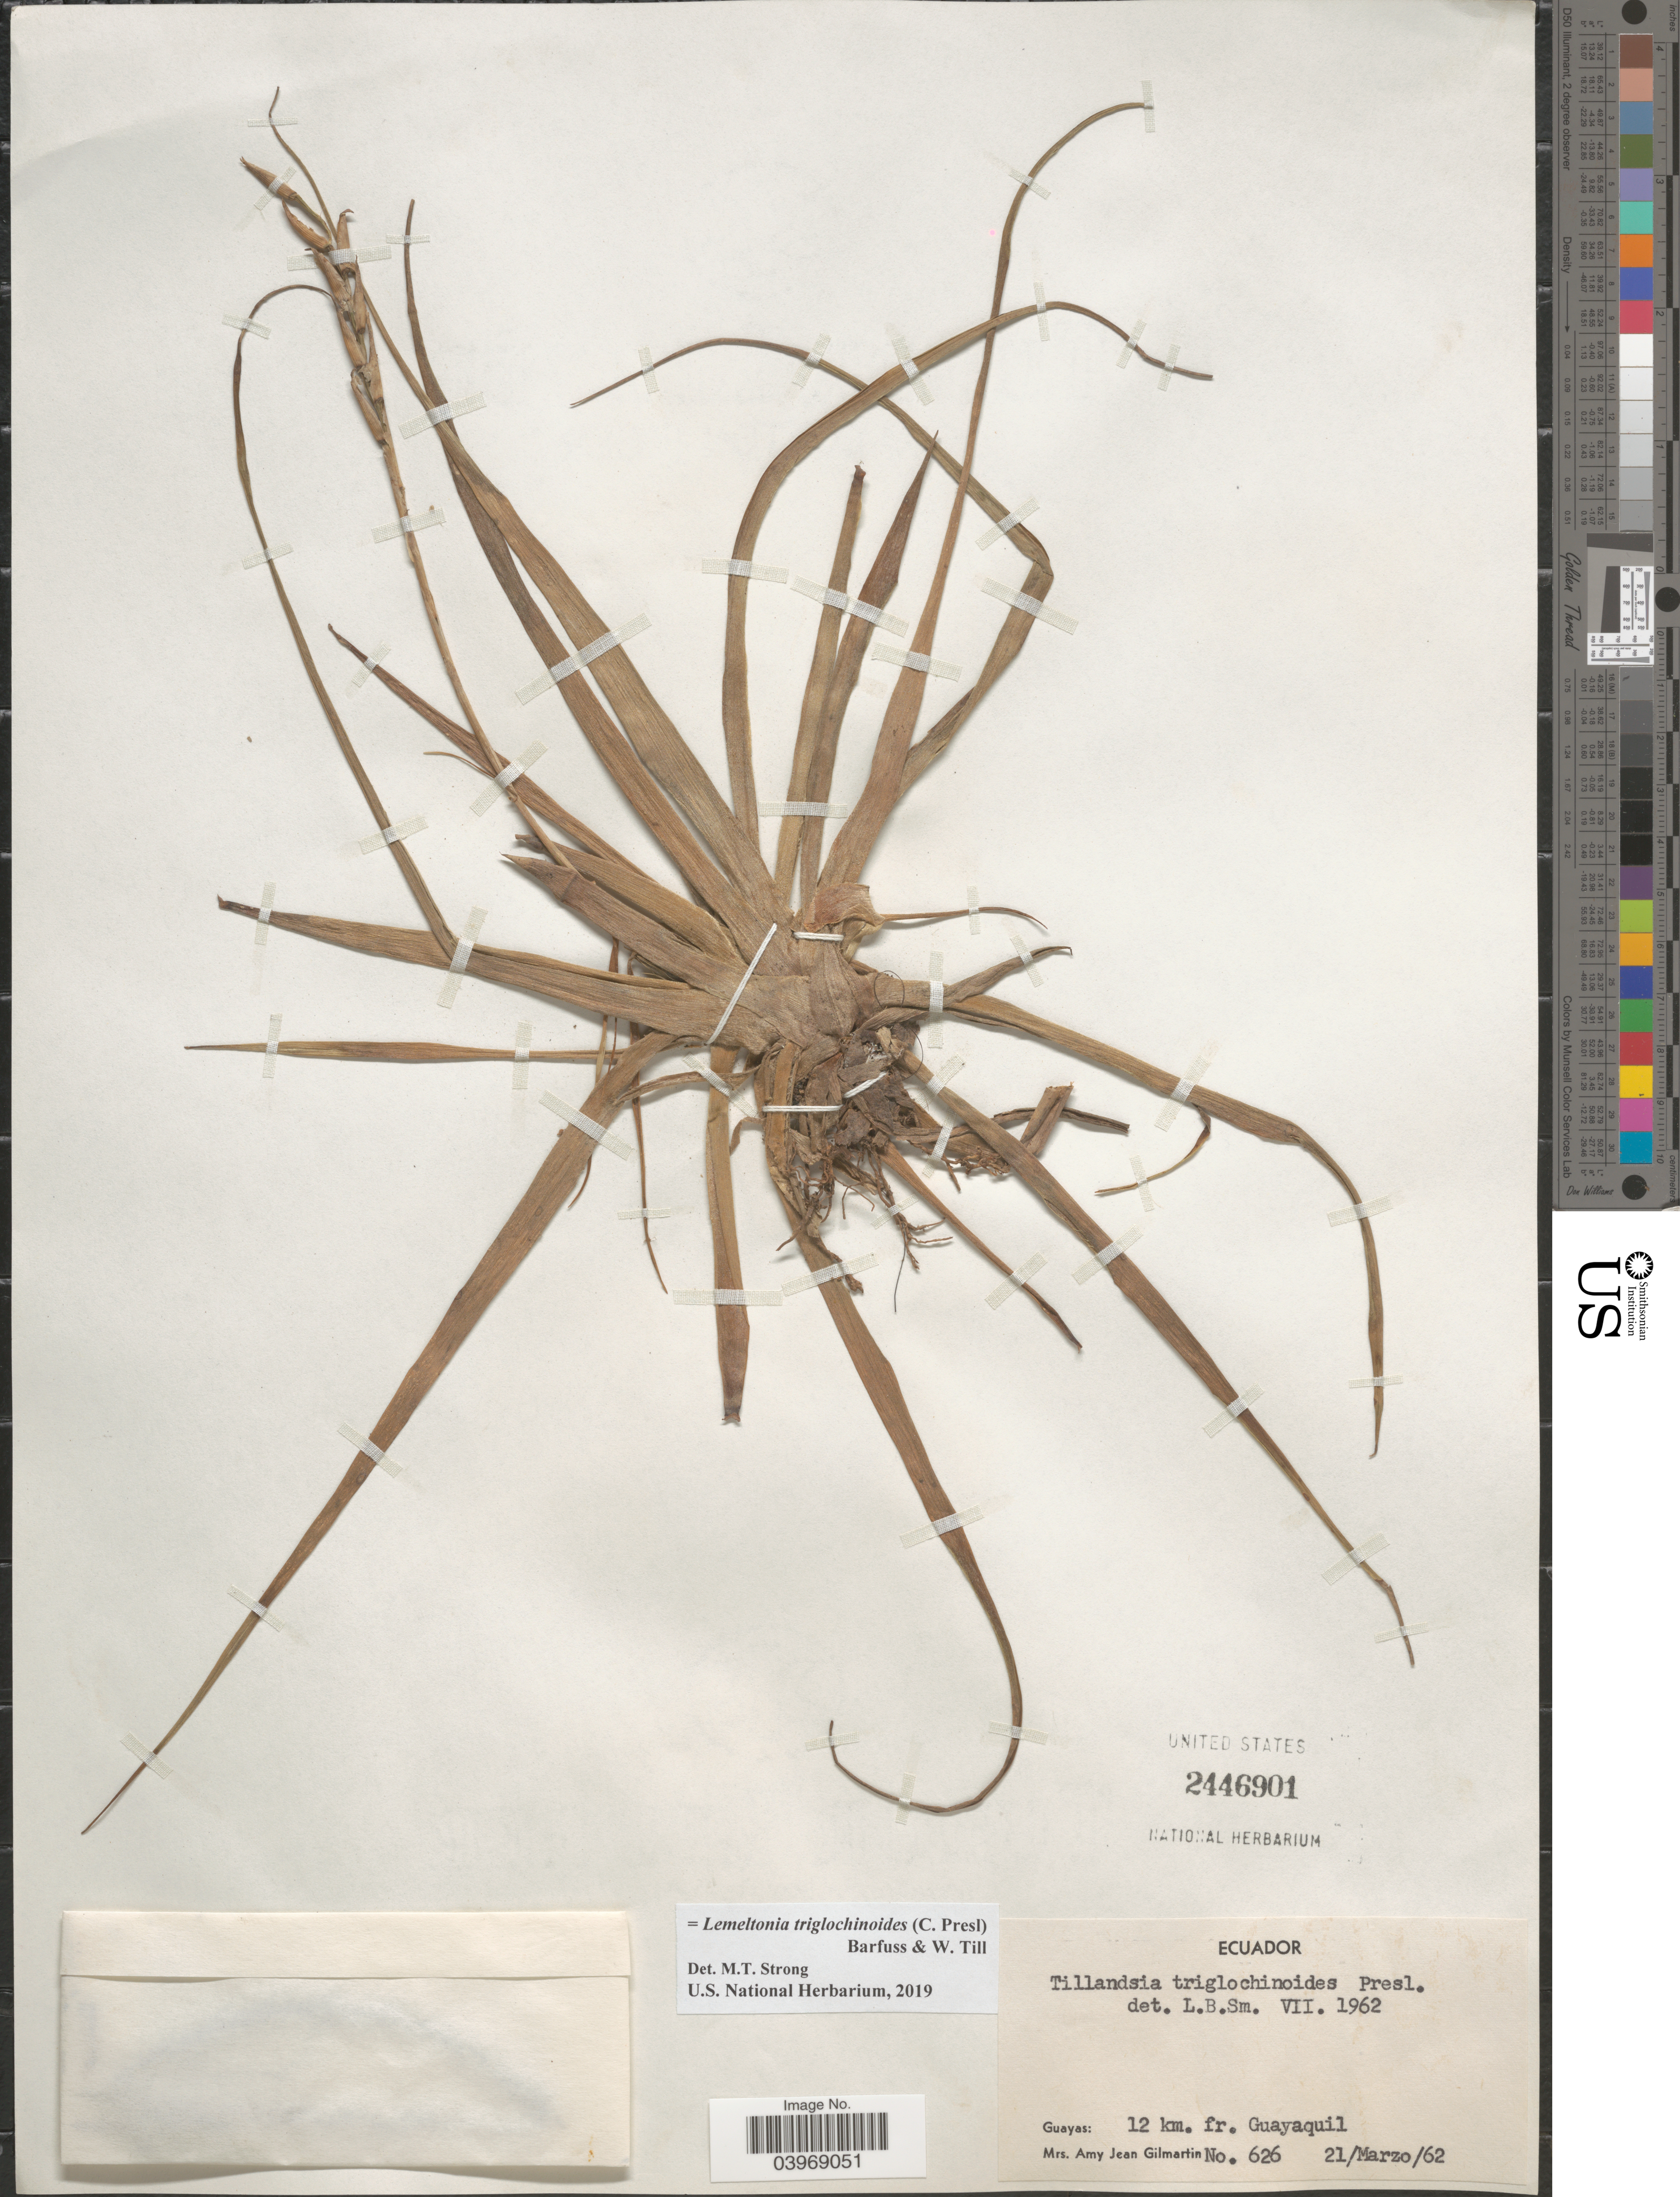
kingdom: Plantae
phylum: Tracheophyta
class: Liliopsida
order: Poales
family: Bromeliaceae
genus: Lemeltonia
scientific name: Lemeltonia triglochinoides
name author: (C. Presl) Barfuss & W. Till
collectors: A. J. Gilmartin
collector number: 626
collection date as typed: Transcribed d/m/y: 21/3/62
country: Ecuador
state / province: Guayas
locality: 12 km. fr. Guayaquil.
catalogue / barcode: US 2446901